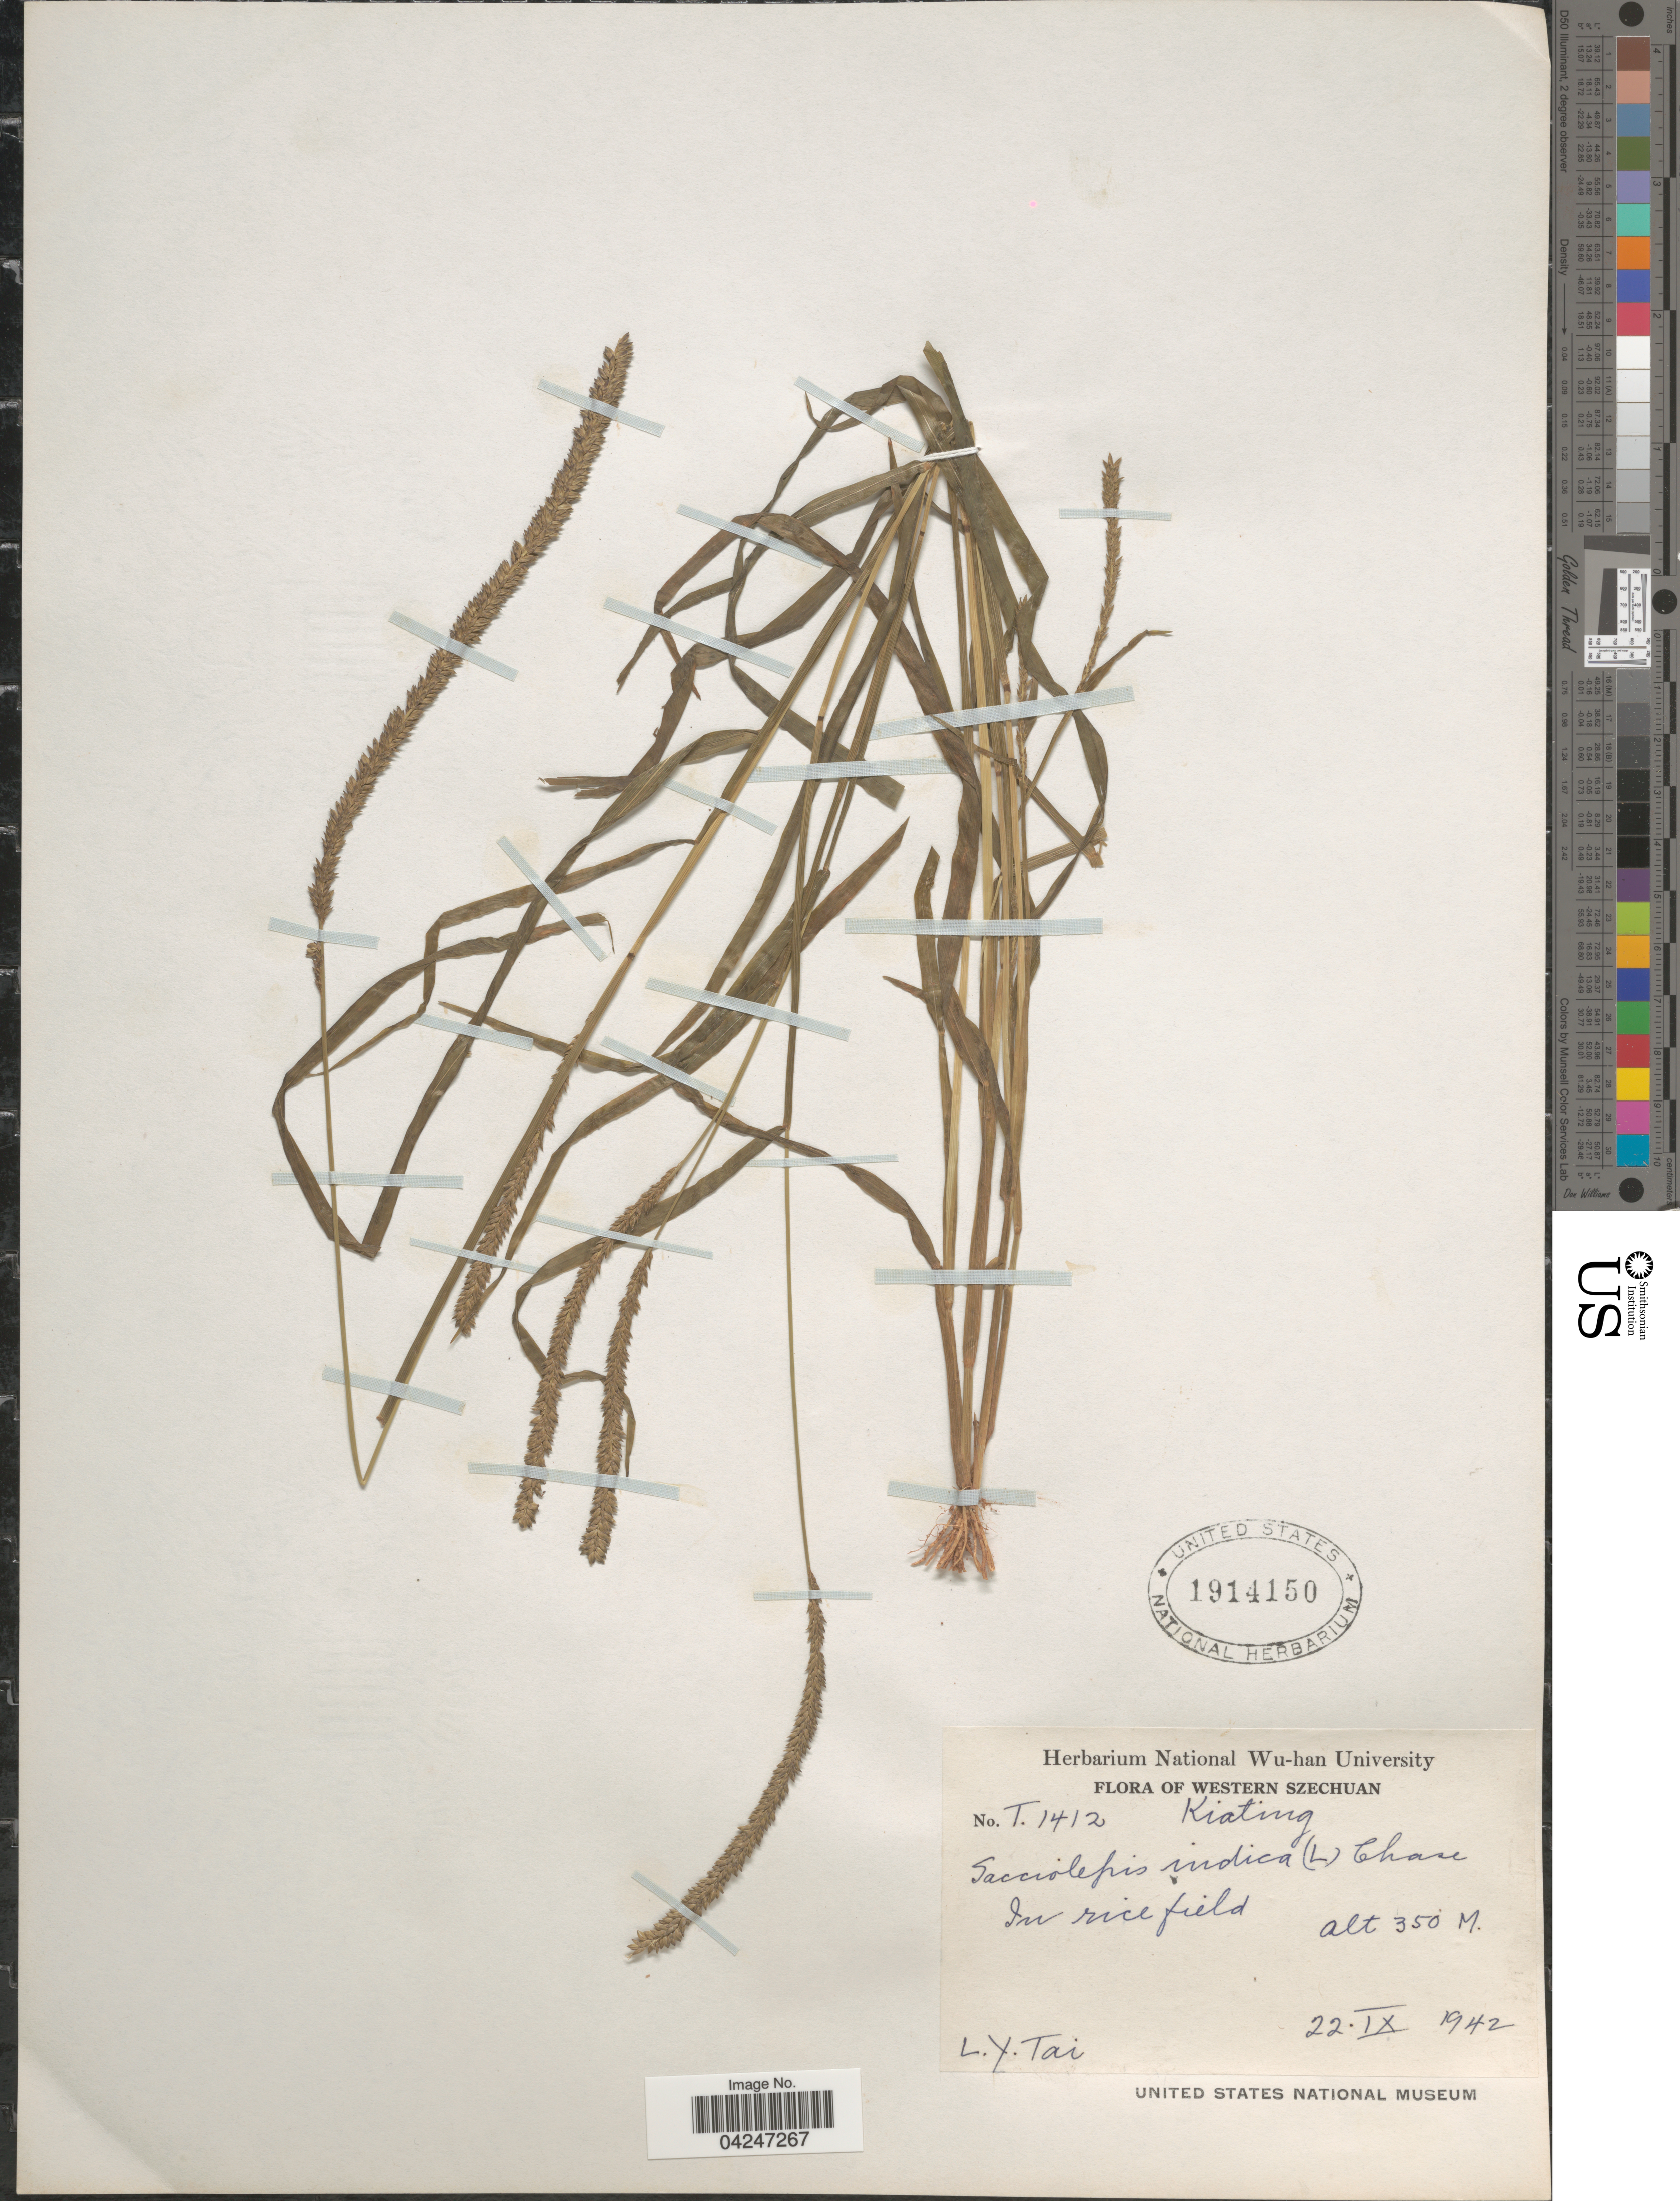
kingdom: Plantae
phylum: Tracheophyta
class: Liliopsida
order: Poales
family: Poaceae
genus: Sacciolepis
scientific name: Sacciolepis indica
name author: (L.) Chase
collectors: L. Tai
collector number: T1412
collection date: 1942-09-22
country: China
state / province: Sichuan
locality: Western Szechuan. Kiating. In rice field.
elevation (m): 350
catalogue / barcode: US 1914150